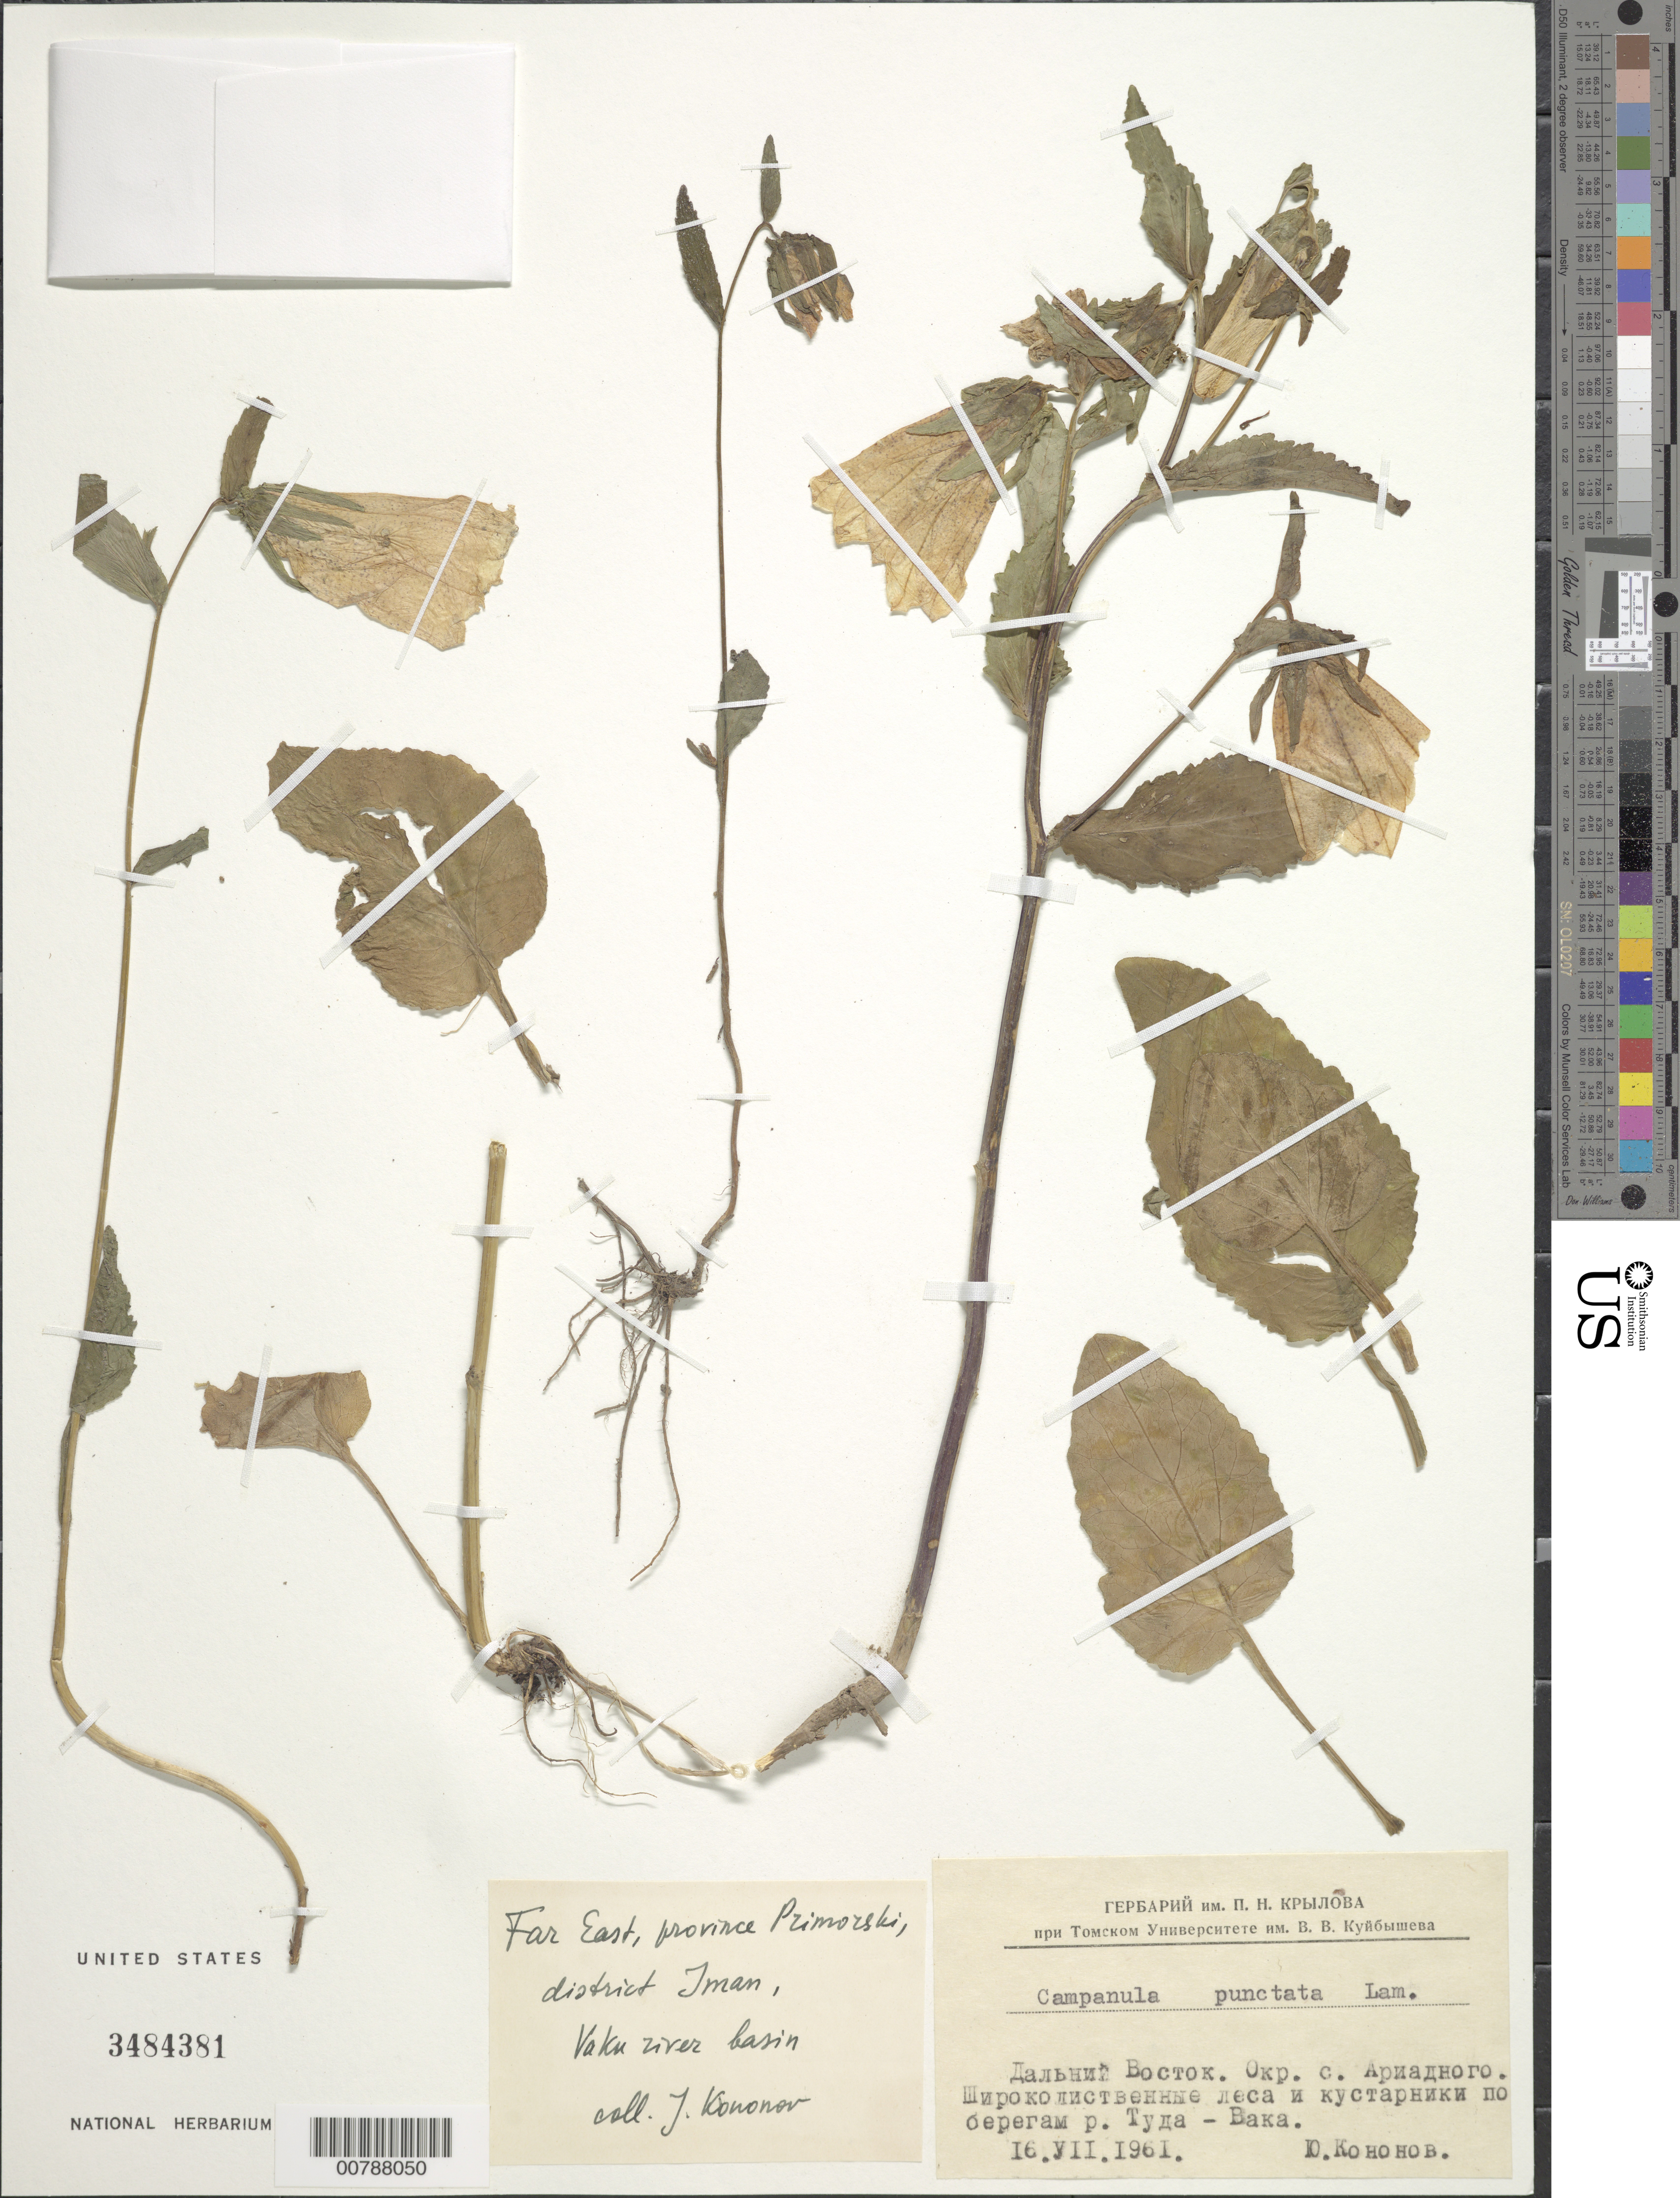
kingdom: Plantae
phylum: Tracheophyta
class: Magnoliopsida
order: Asterales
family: Campanulaceae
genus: Campanula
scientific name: Campanula punctata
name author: Lam.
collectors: J. Kononov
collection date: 1961-07-16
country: Russian Federation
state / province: Primorsky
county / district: Iman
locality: Near village of Ariadny, banks of Tuda-Vaku River.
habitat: Broad-leaved forests and scrubs.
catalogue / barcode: US 3484381